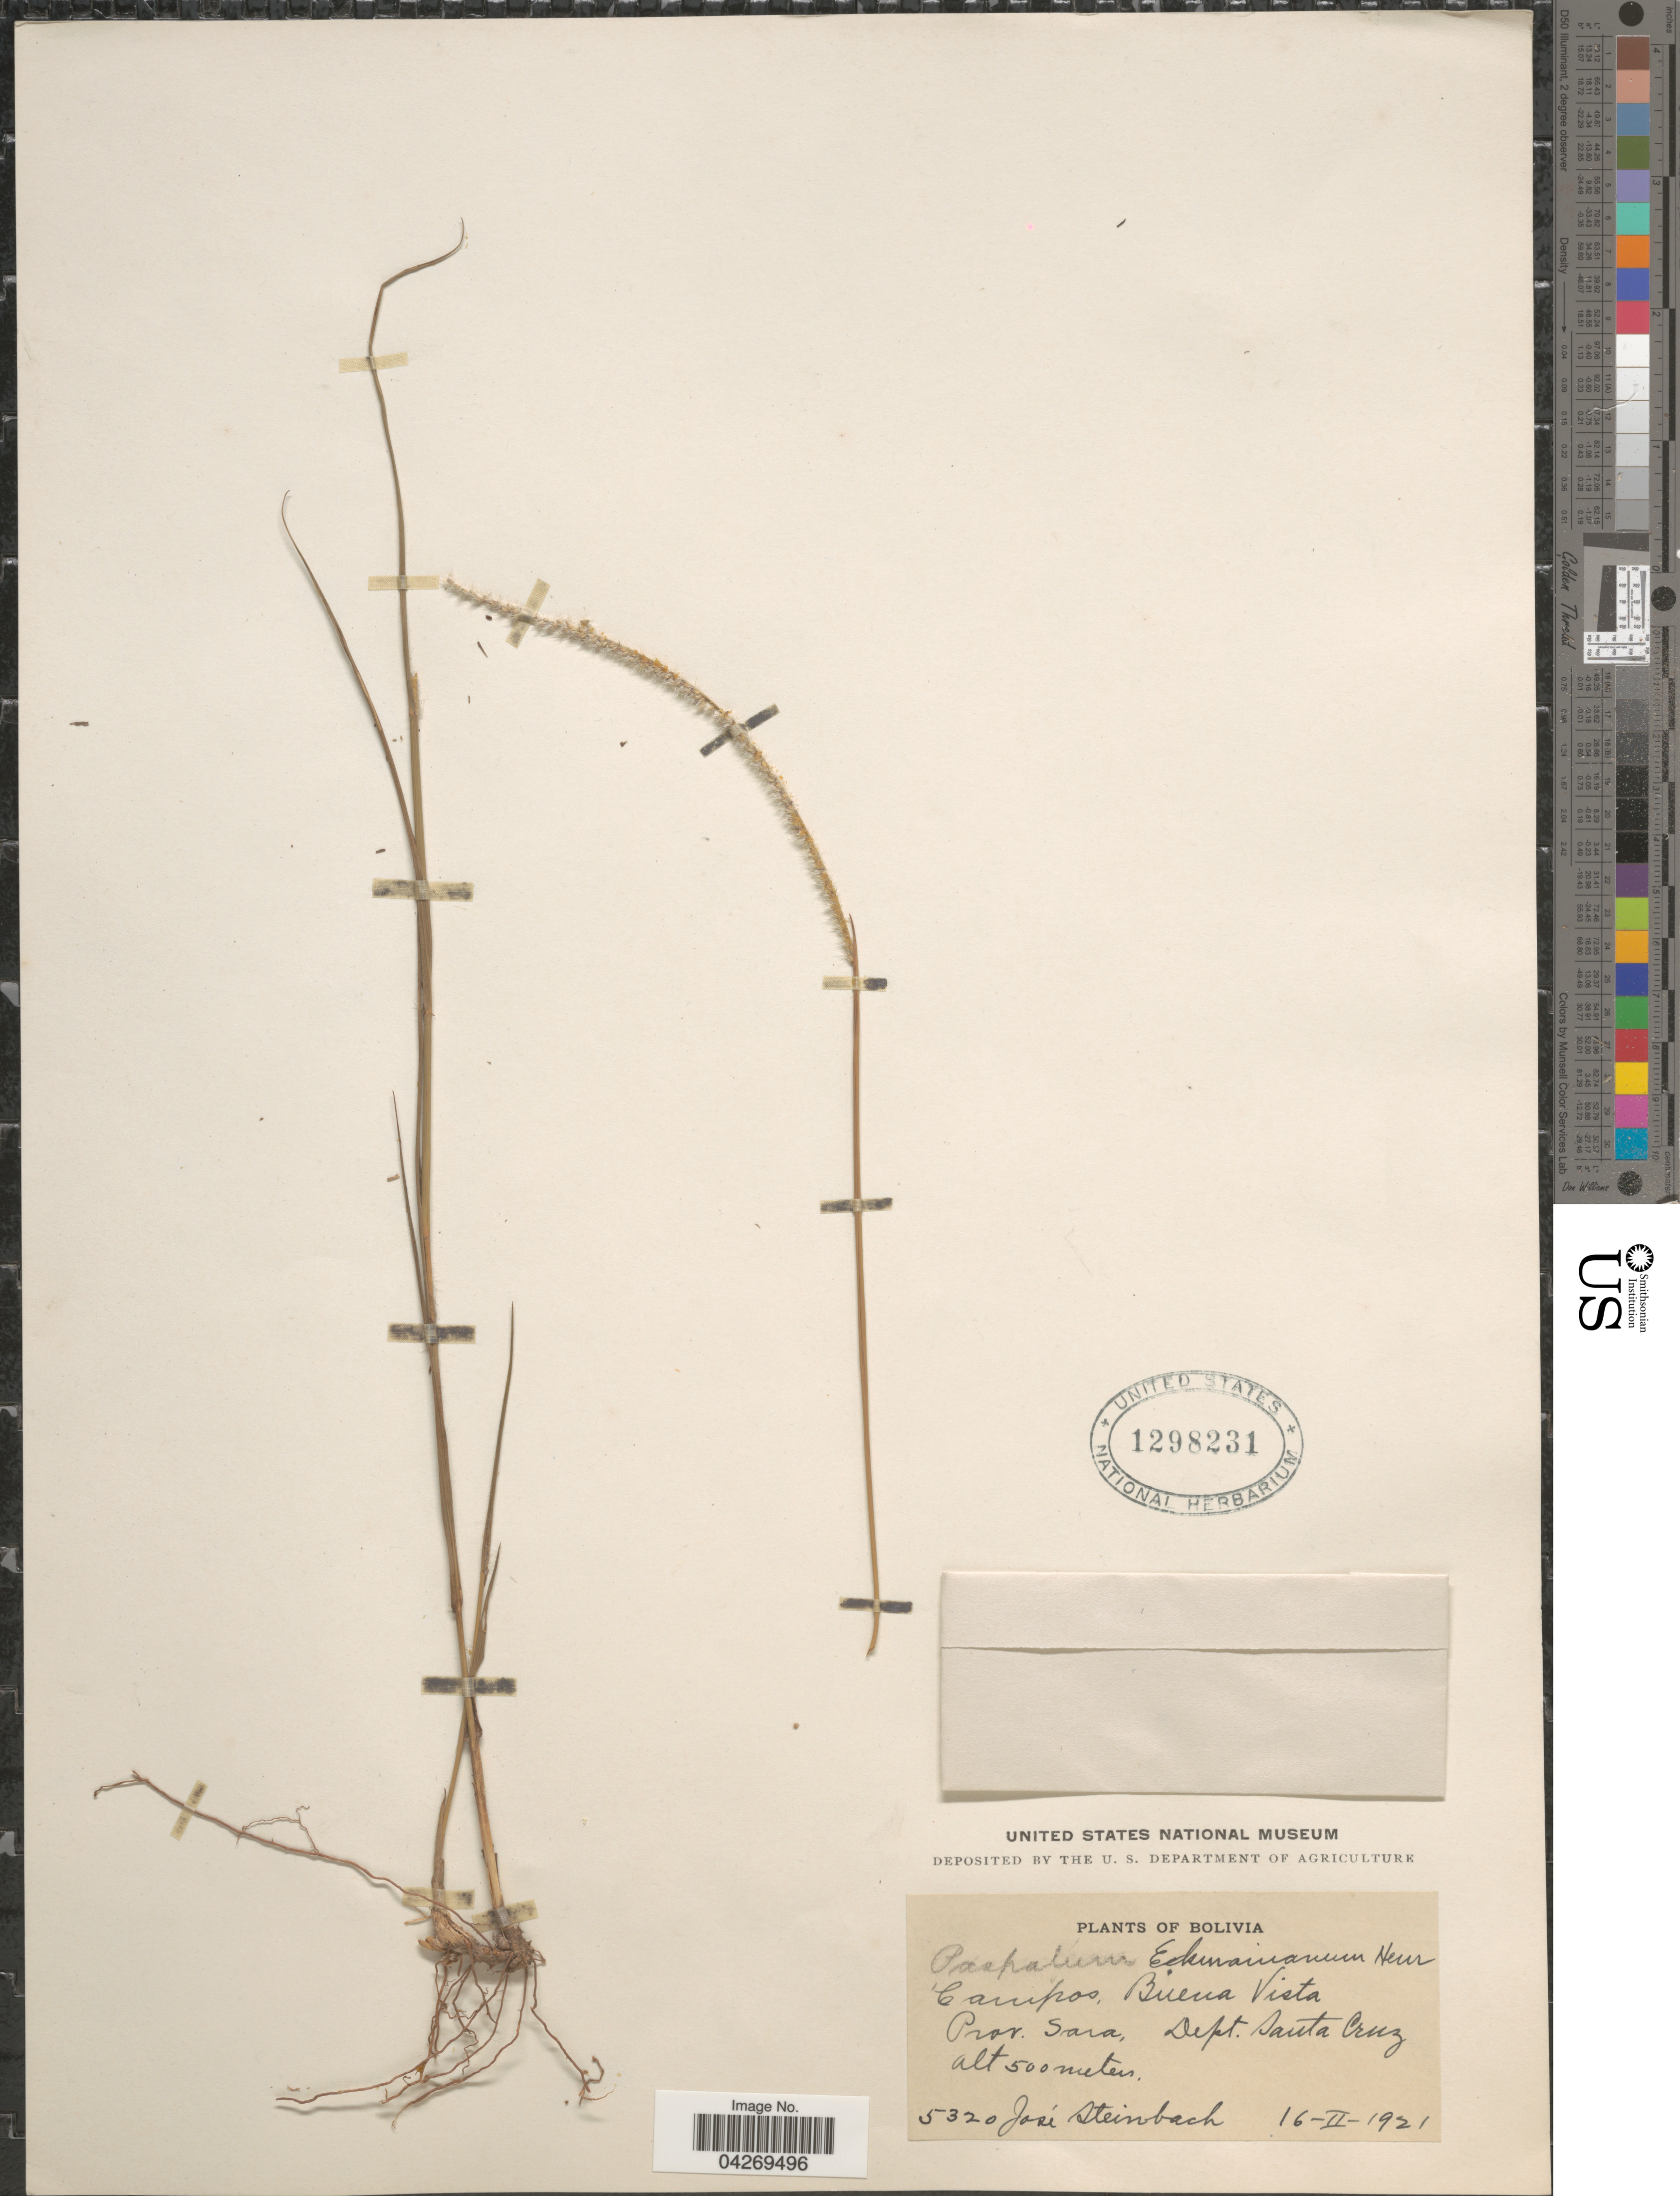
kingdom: Plantae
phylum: Tracheophyta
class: Liliopsida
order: Poales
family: Poaceae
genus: Paspalum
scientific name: Paspalum ekmanianum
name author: Henr.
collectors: J. Steinbach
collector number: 5320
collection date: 1921-02-16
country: Bolivia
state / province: Santa Cruz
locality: Campos, Buena Vista. Prov. Sara, Dept. Santa Cruz.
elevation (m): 500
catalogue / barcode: US 1298231